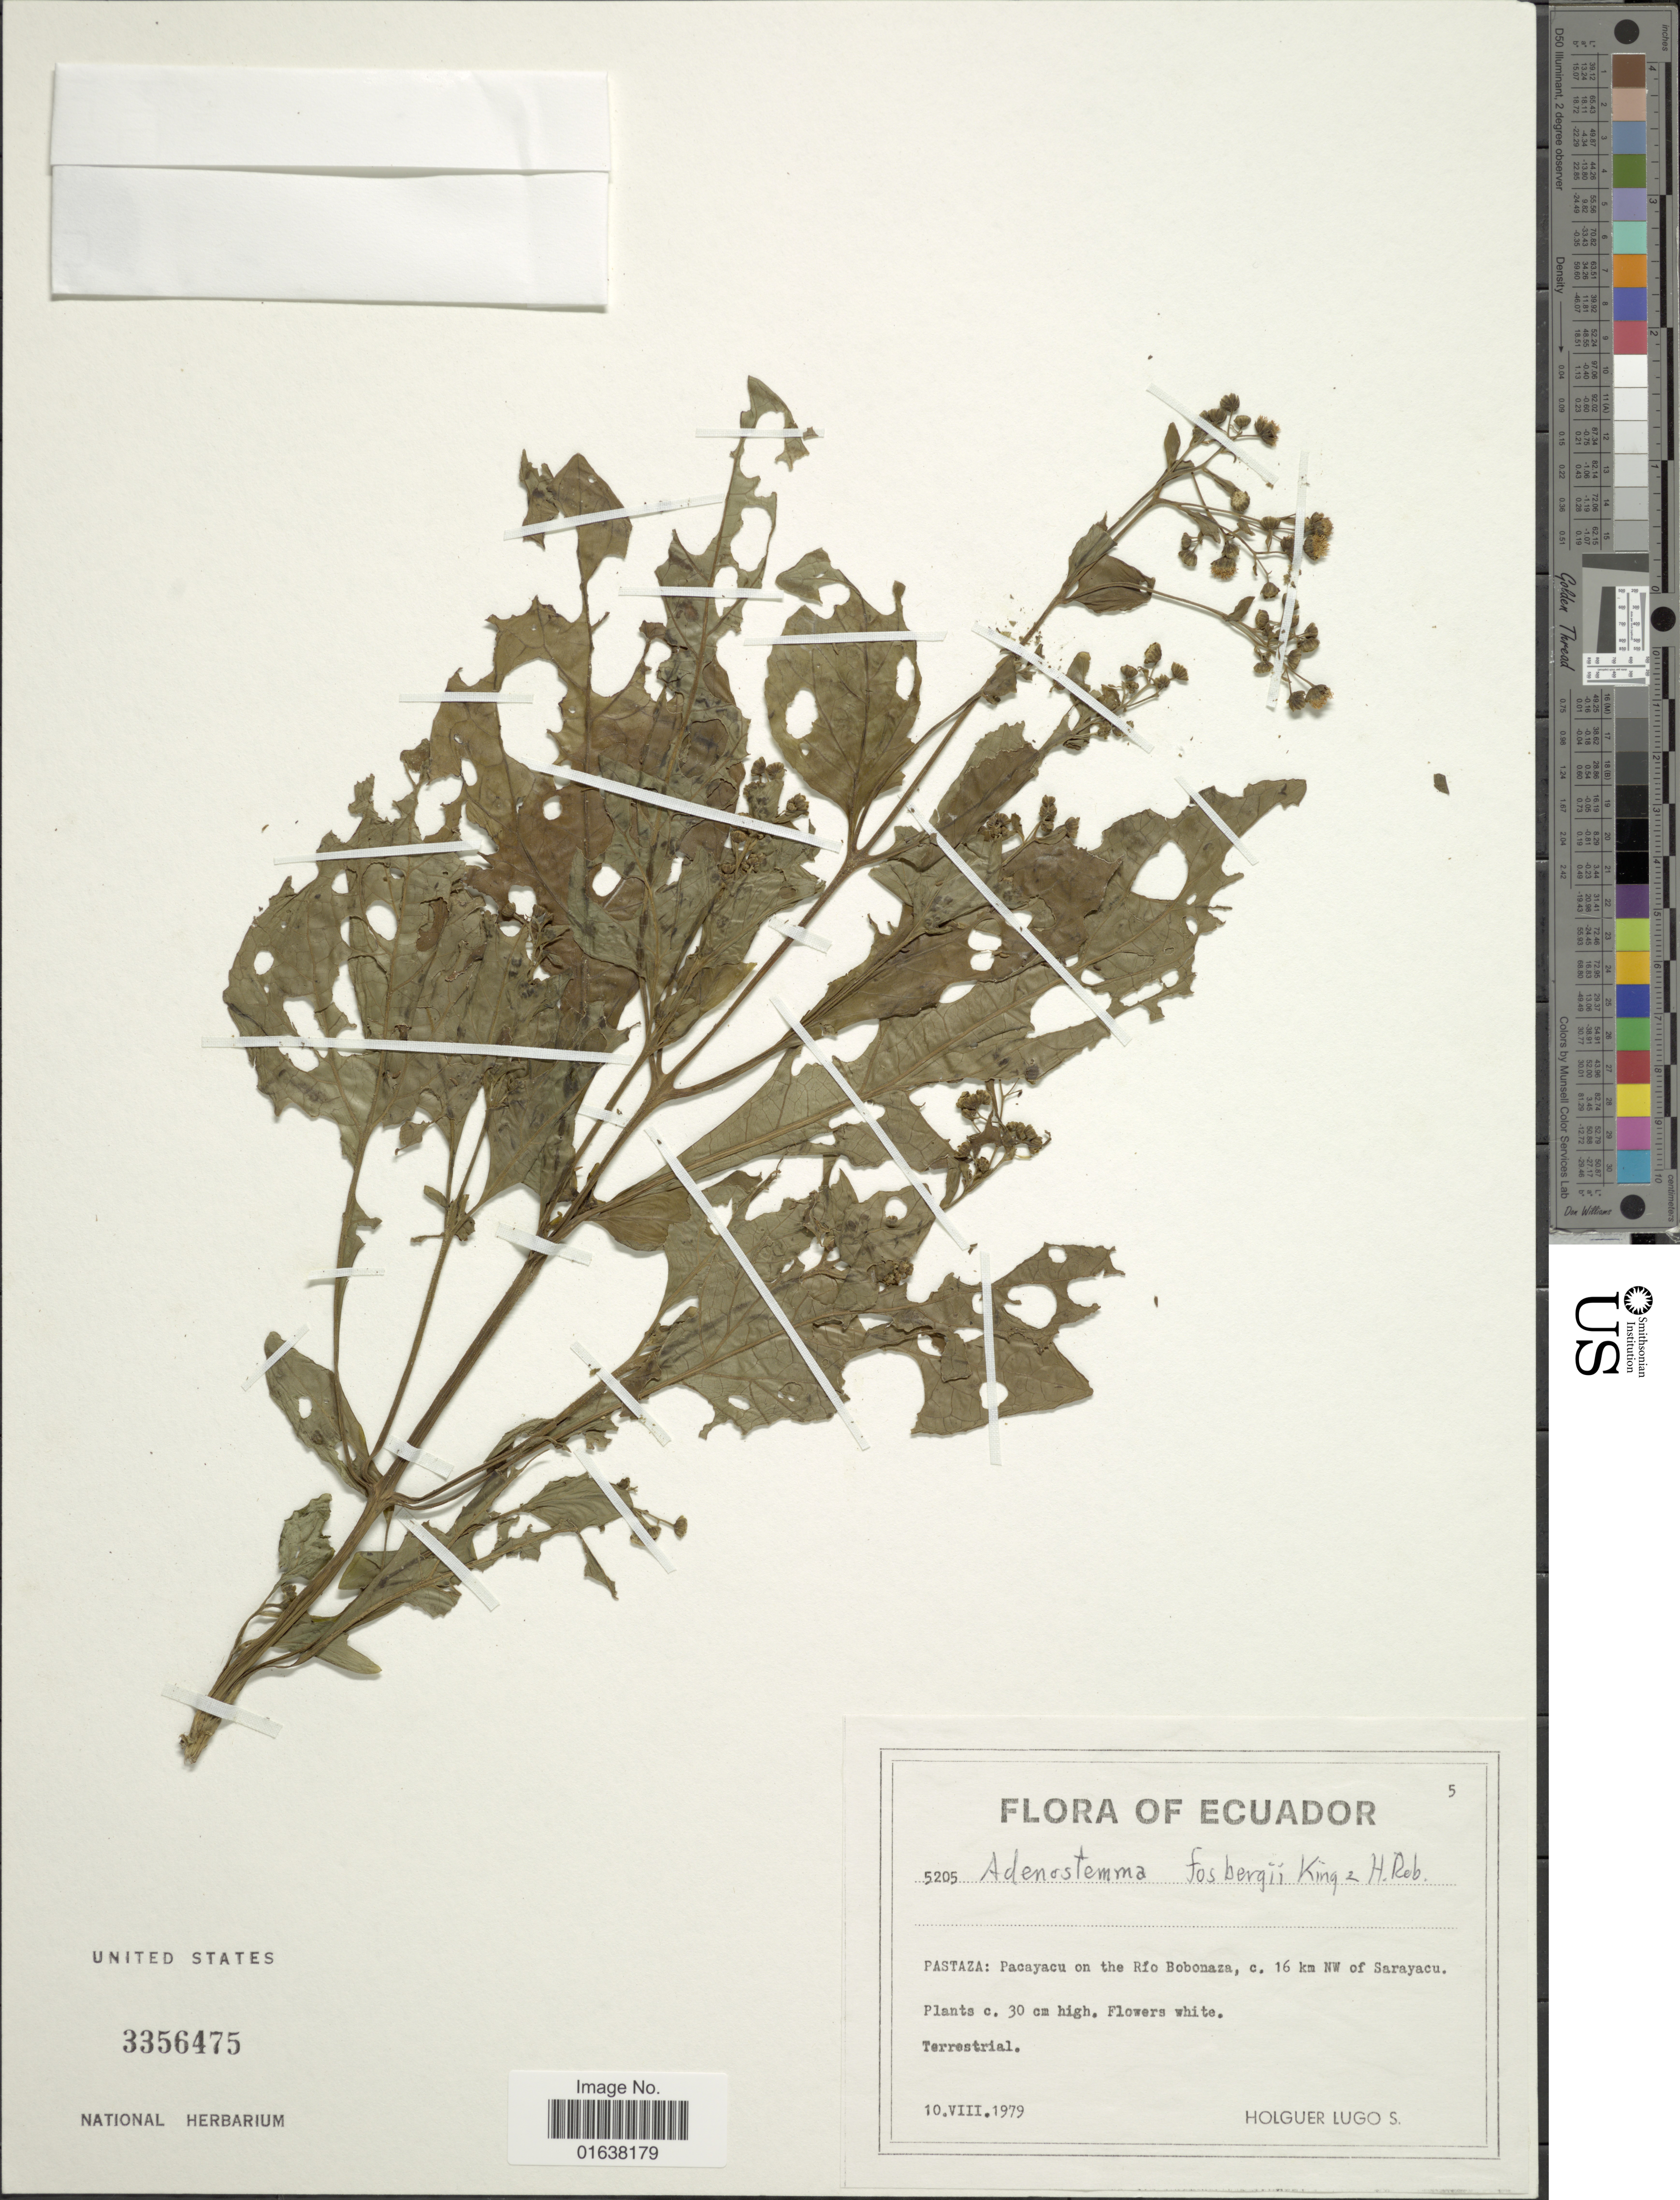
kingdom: Plantae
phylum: Tracheophyta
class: Magnoliopsida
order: Asterales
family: Asteraceae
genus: Adenostemma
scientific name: Adenostemma fosbergii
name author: R.M. King & H. Rob.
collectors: H. Lugo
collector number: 5205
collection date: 1979-08-10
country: Ecuador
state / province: Pastaza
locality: Pastaza: Pacayacu on the Rio Bobonaza, 16 km NW of Sarayacu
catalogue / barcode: US 3356475